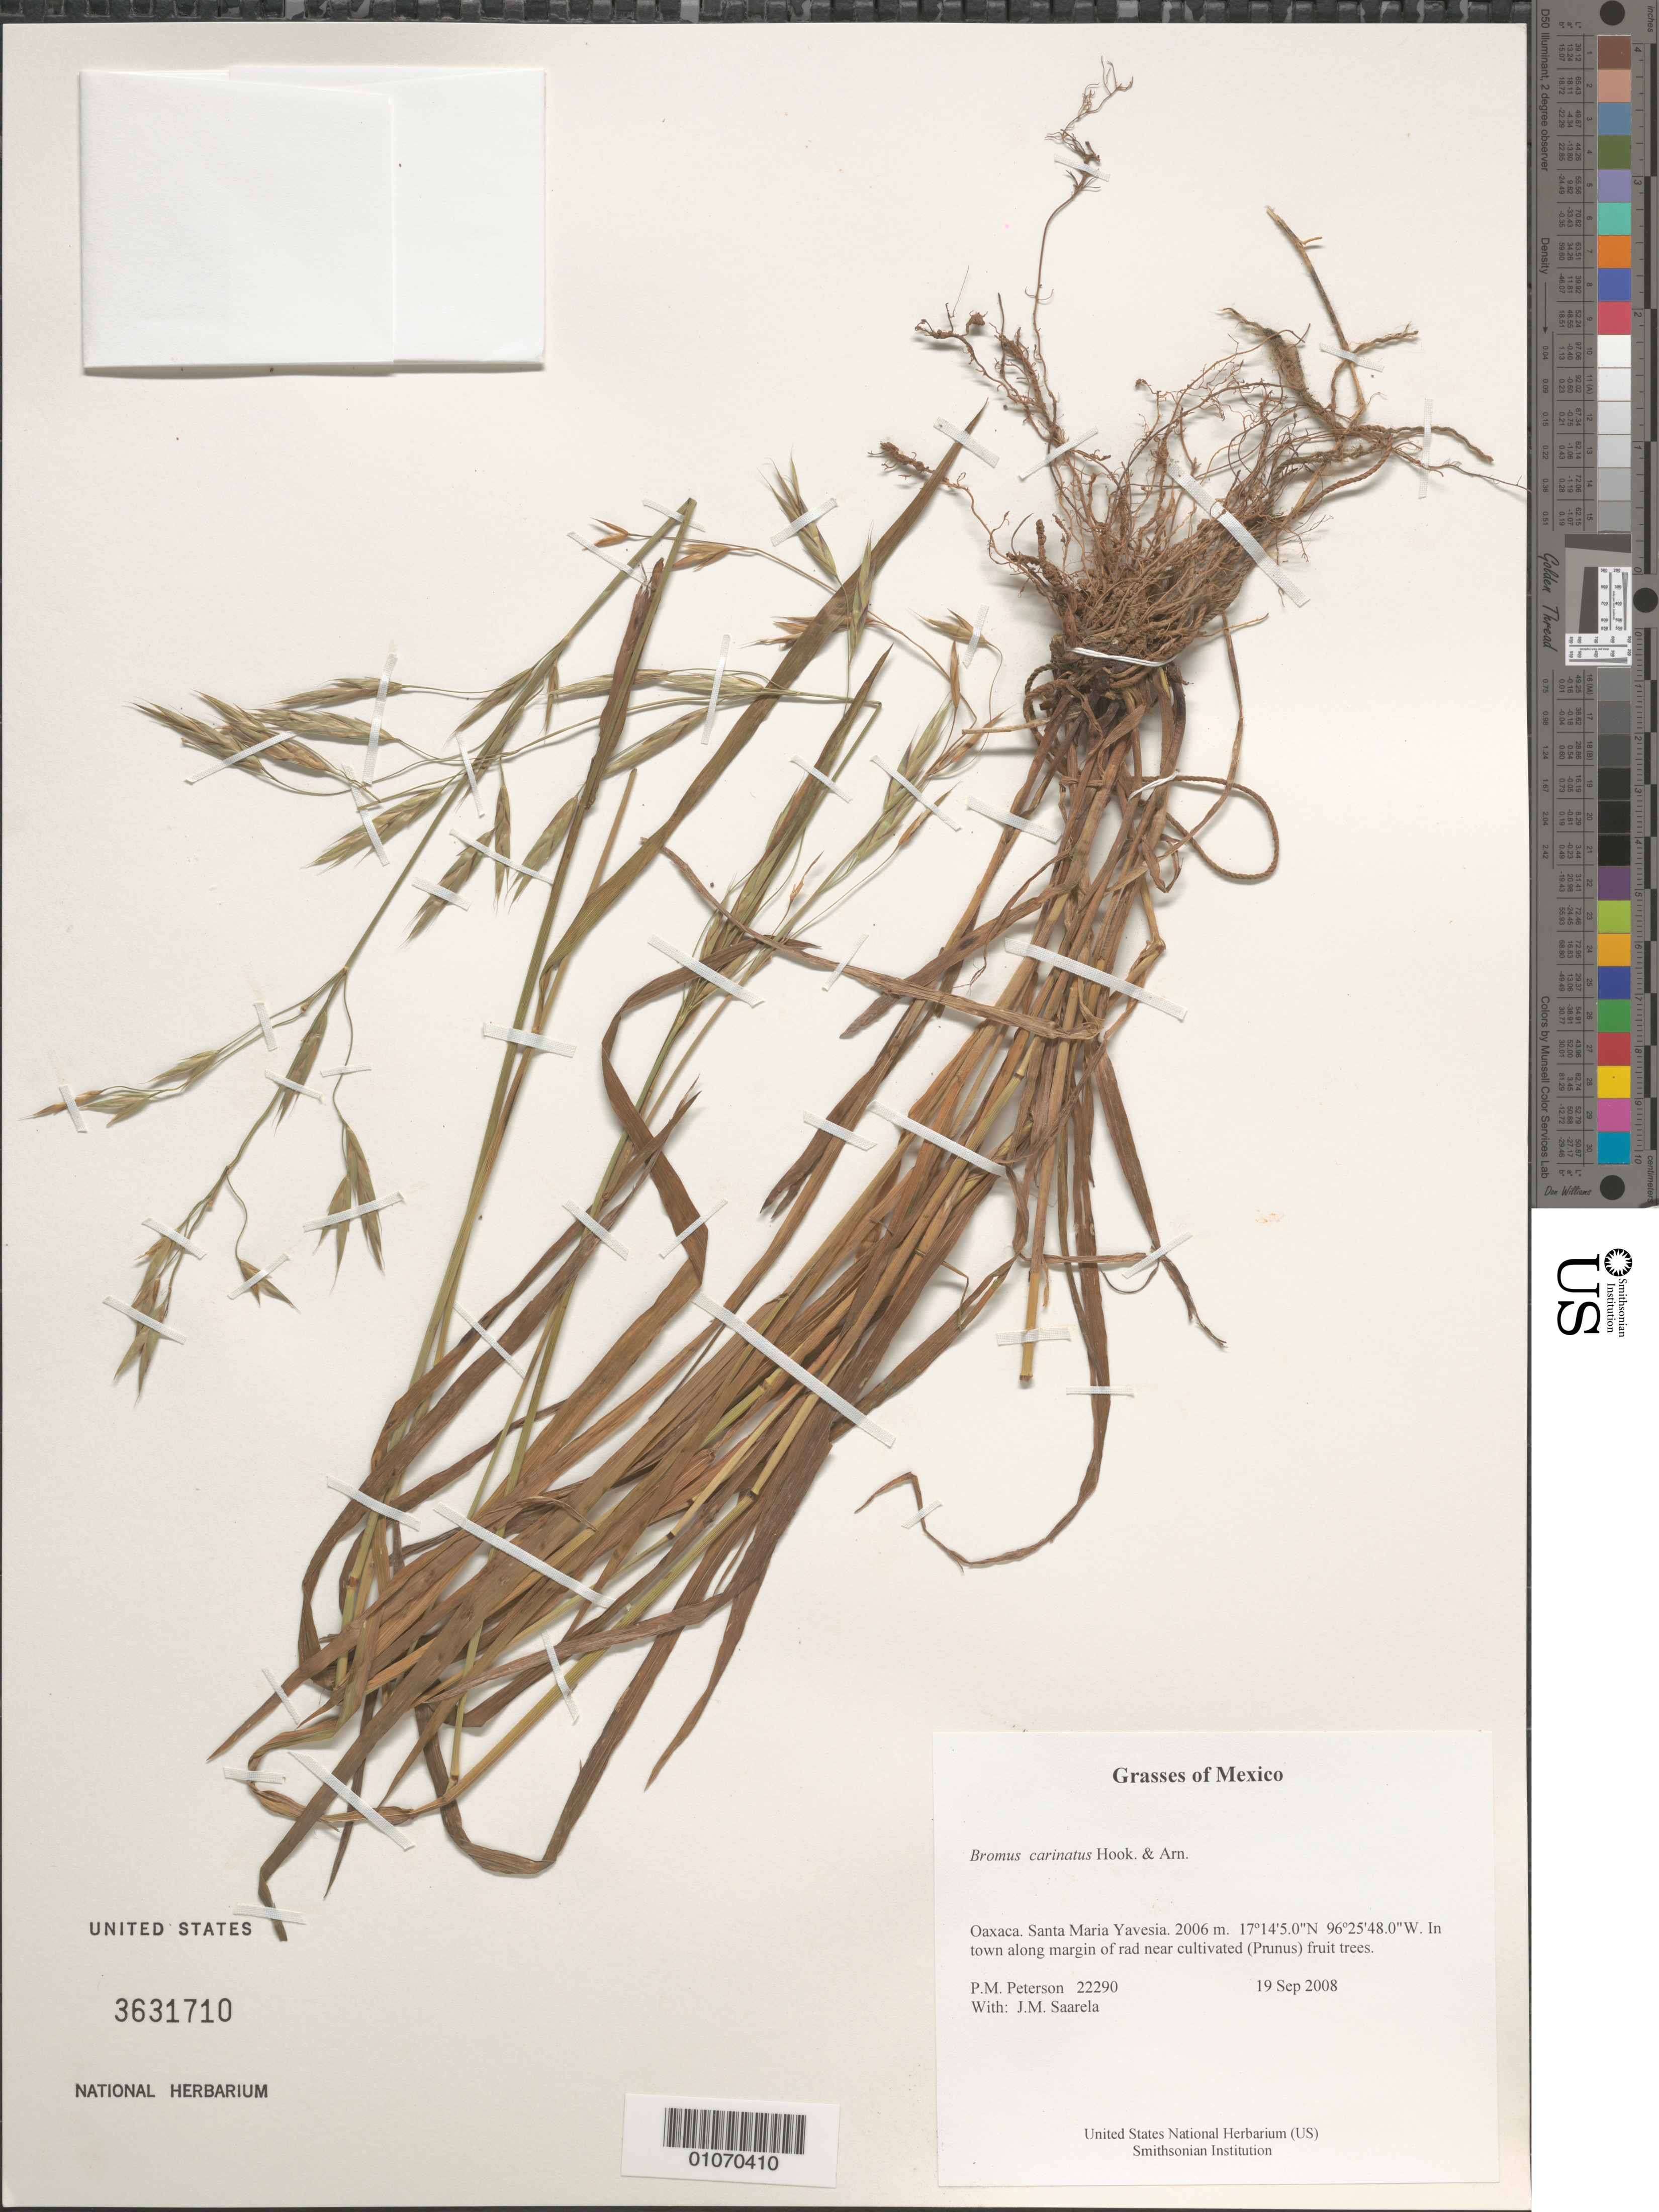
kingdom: Plantae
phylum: Tracheophyta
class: Liliopsida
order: Poales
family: Poaceae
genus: Bromus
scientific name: Bromus carinatus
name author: Hook. & Arn.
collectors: P. M. Peterson & J. Saarela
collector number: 22290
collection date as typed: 19 Sep 2008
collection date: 2008-09-19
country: Mexico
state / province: Oaxaca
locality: Santa Maria Yavesia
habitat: In town along margin of rad near cultivated (Prunus) fruit trees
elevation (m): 2006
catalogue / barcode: US 3631710